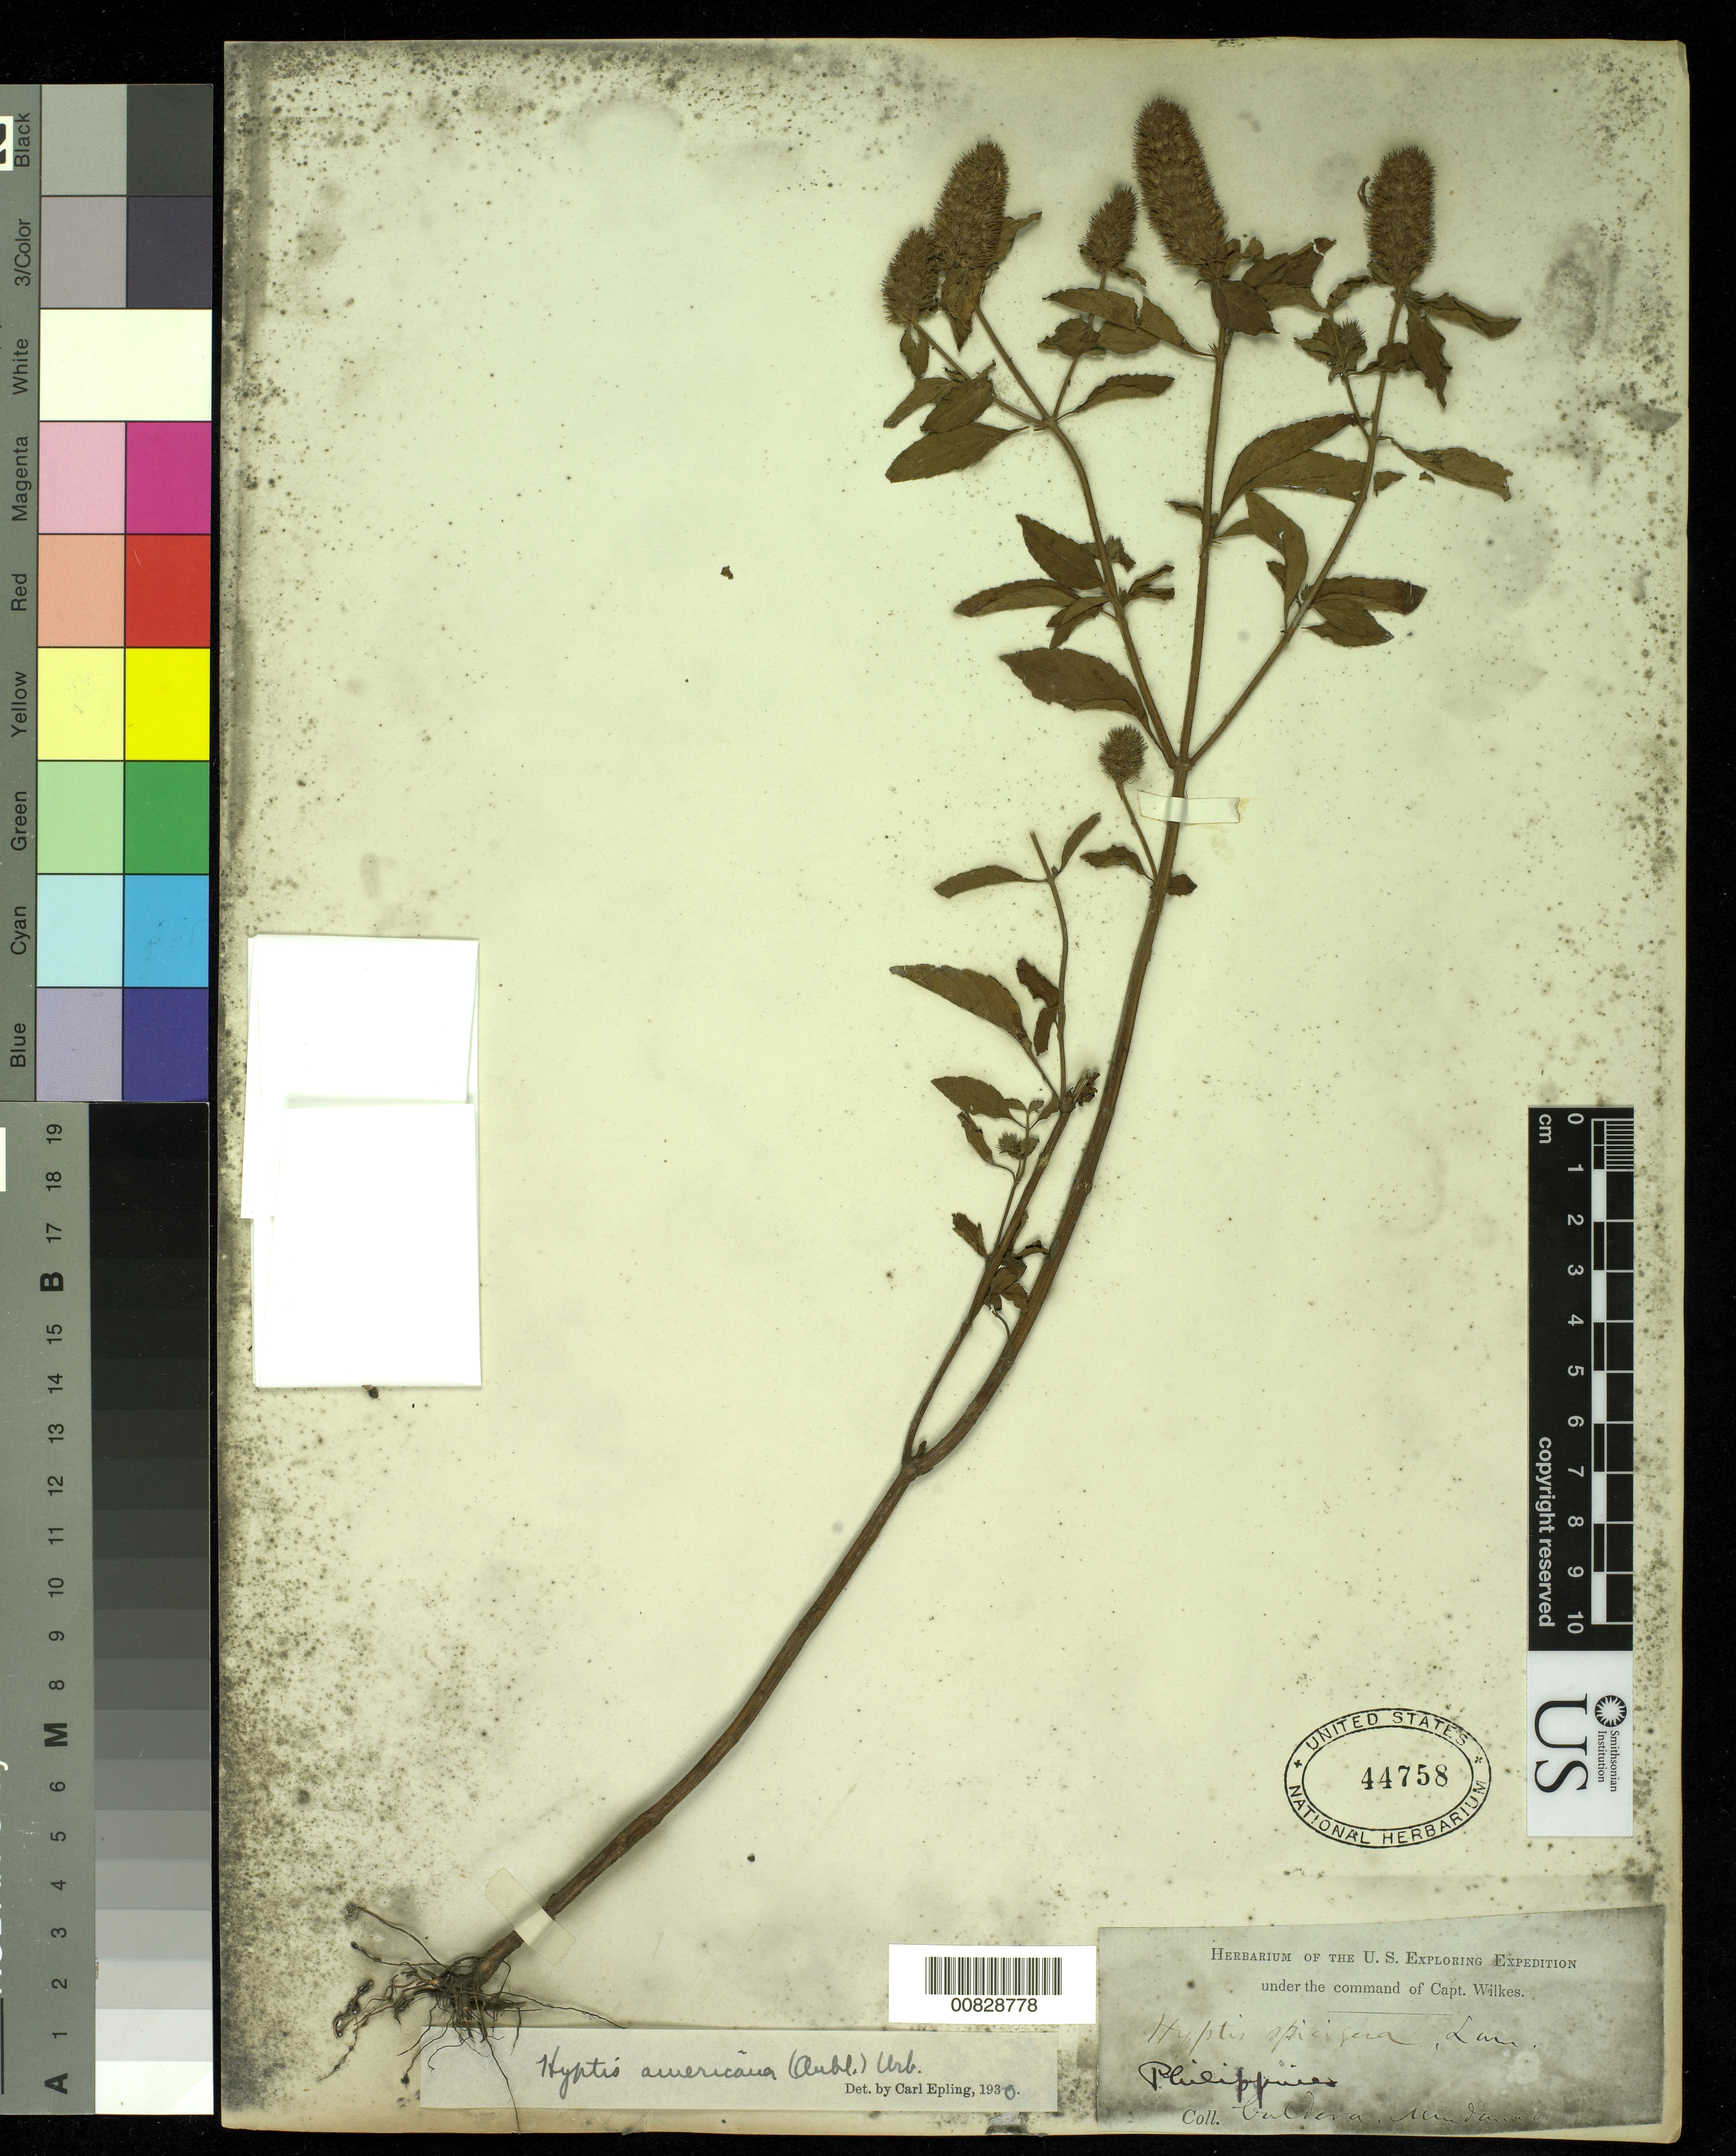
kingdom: Plantae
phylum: Tracheophyta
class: Magnoliopsida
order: Lamiales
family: Lamiaceae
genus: Hyptis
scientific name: Hyptis americana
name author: (Aubl.) Urb.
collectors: Wilkes Explor. Exped.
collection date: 1838/1842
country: Philippines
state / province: Zamboanga Peninsula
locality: Caldera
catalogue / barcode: US 44758